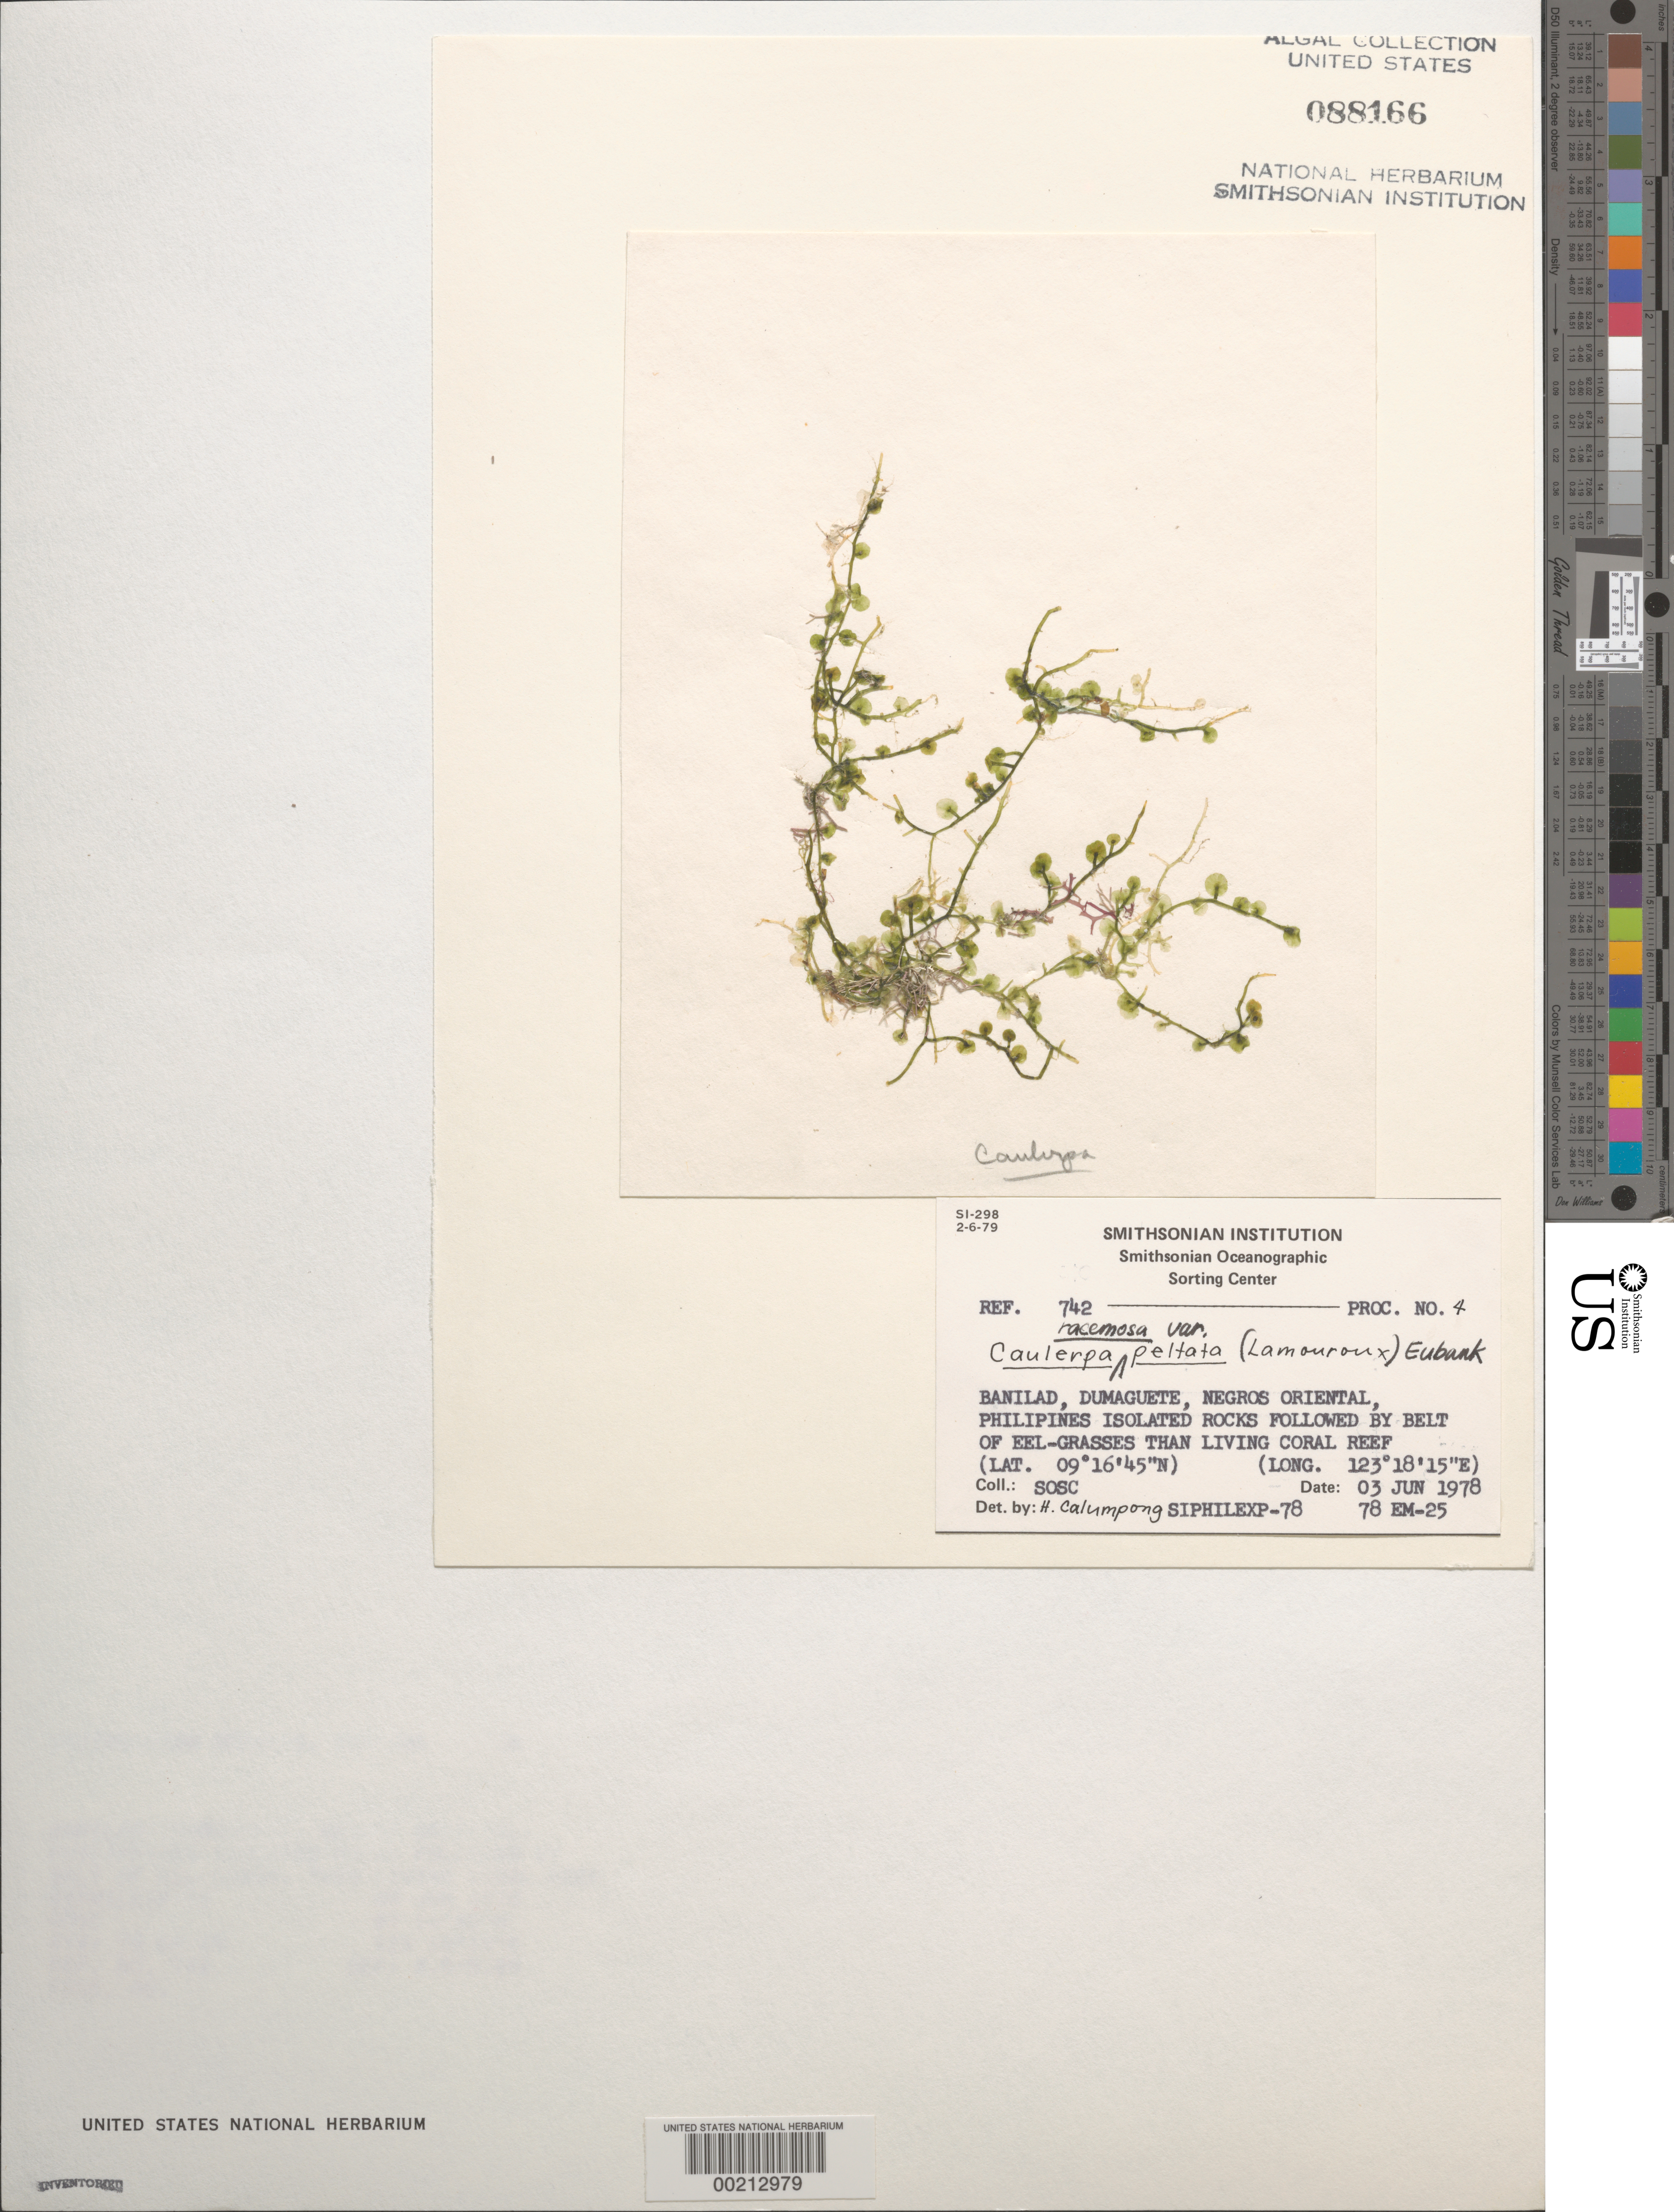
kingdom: Plantae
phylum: Chlorophyta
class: Ulvophyceae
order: Bryopsidales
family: Caulerpaceae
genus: Caulerpa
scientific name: Caulerpa racemosa var. peltata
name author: (J.V.Lamouroux) Eubank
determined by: Calumpong, H. P.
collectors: SOSC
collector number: Station 78 Em-25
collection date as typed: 03 Jun 1978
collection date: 1978-06-03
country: Philippines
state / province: Central Visayas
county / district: Negros Oriental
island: Negros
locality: Banilad, Dumaguete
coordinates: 09 16'45"N, 123 18'15"E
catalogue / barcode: US 88166